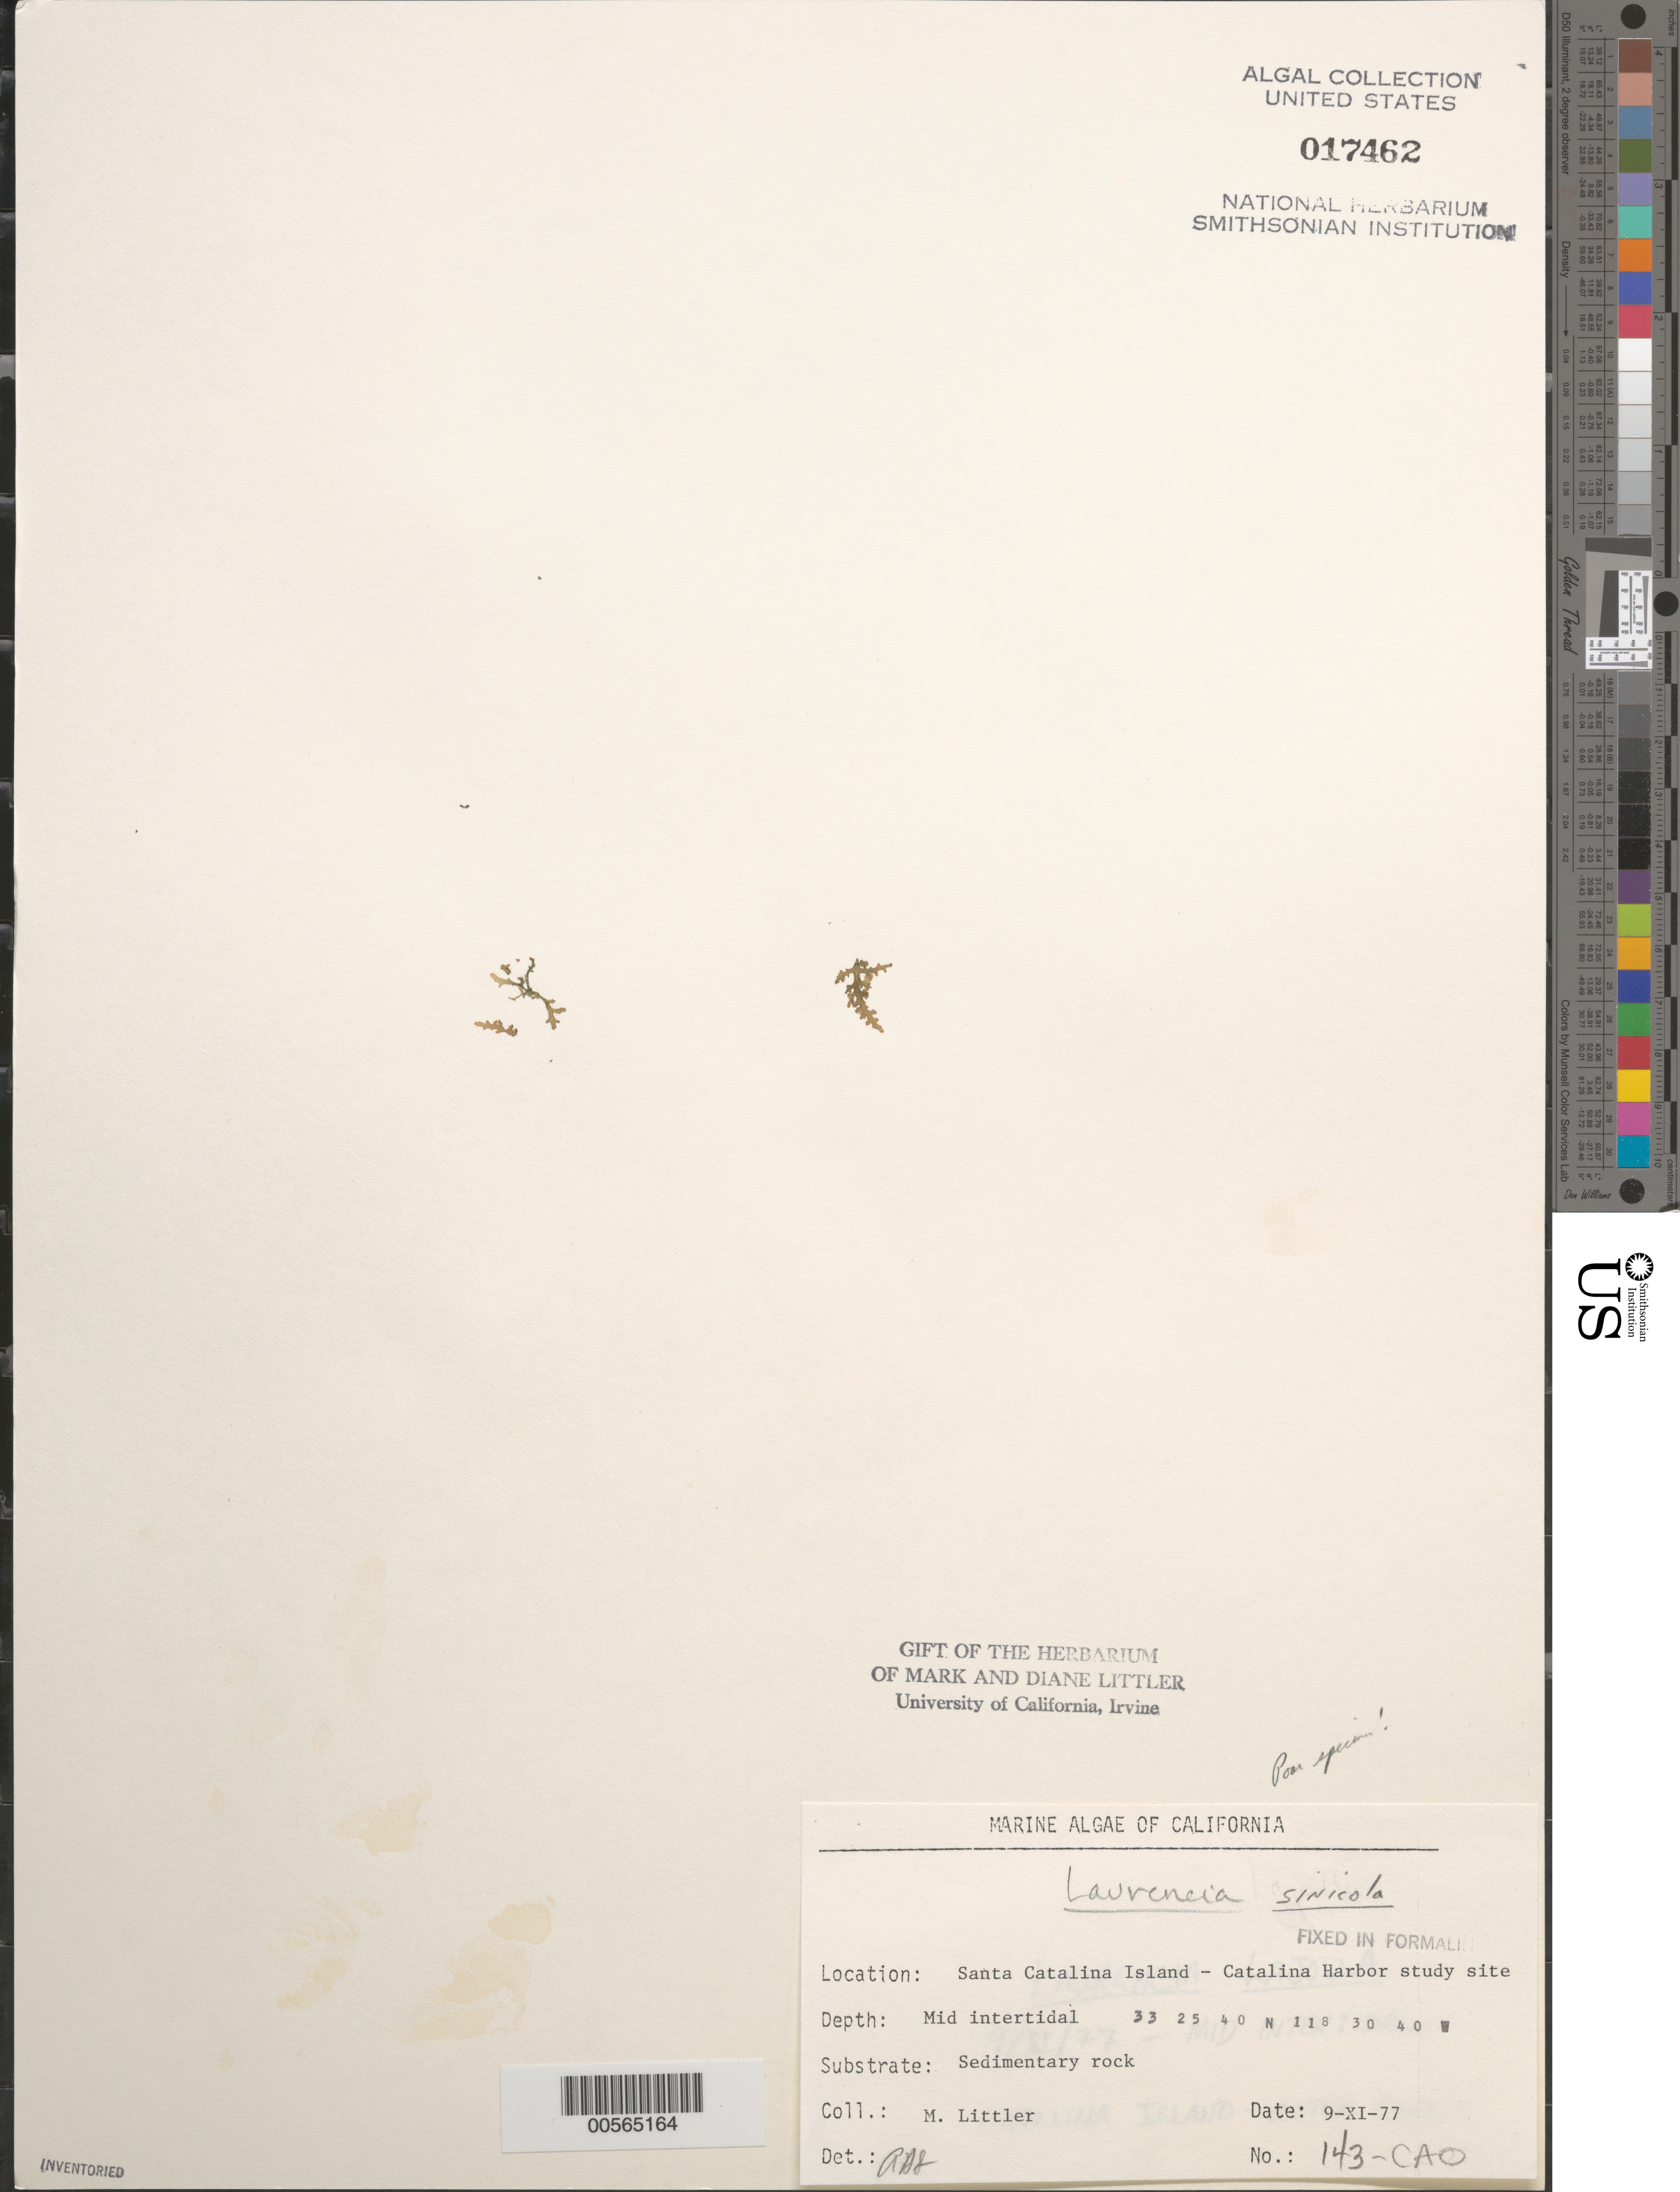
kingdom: Plantae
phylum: Rhodophyta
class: Florideophyceae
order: Ceramiales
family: Rhodomelaceae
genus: Osmundea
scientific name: Osmundea sinicola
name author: (Setchell & N.L. Gardner) K.W. Nam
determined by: Algae name updating Project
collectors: M. M. Littler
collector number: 143-cao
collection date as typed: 09 Nov 1977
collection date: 1977-11-09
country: United States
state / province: California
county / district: Los Angeles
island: Santa Catalina Island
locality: Catalina Harbor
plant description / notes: BLM-SOCALBIGHT Rocky Intertidal Survey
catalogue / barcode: US 17462